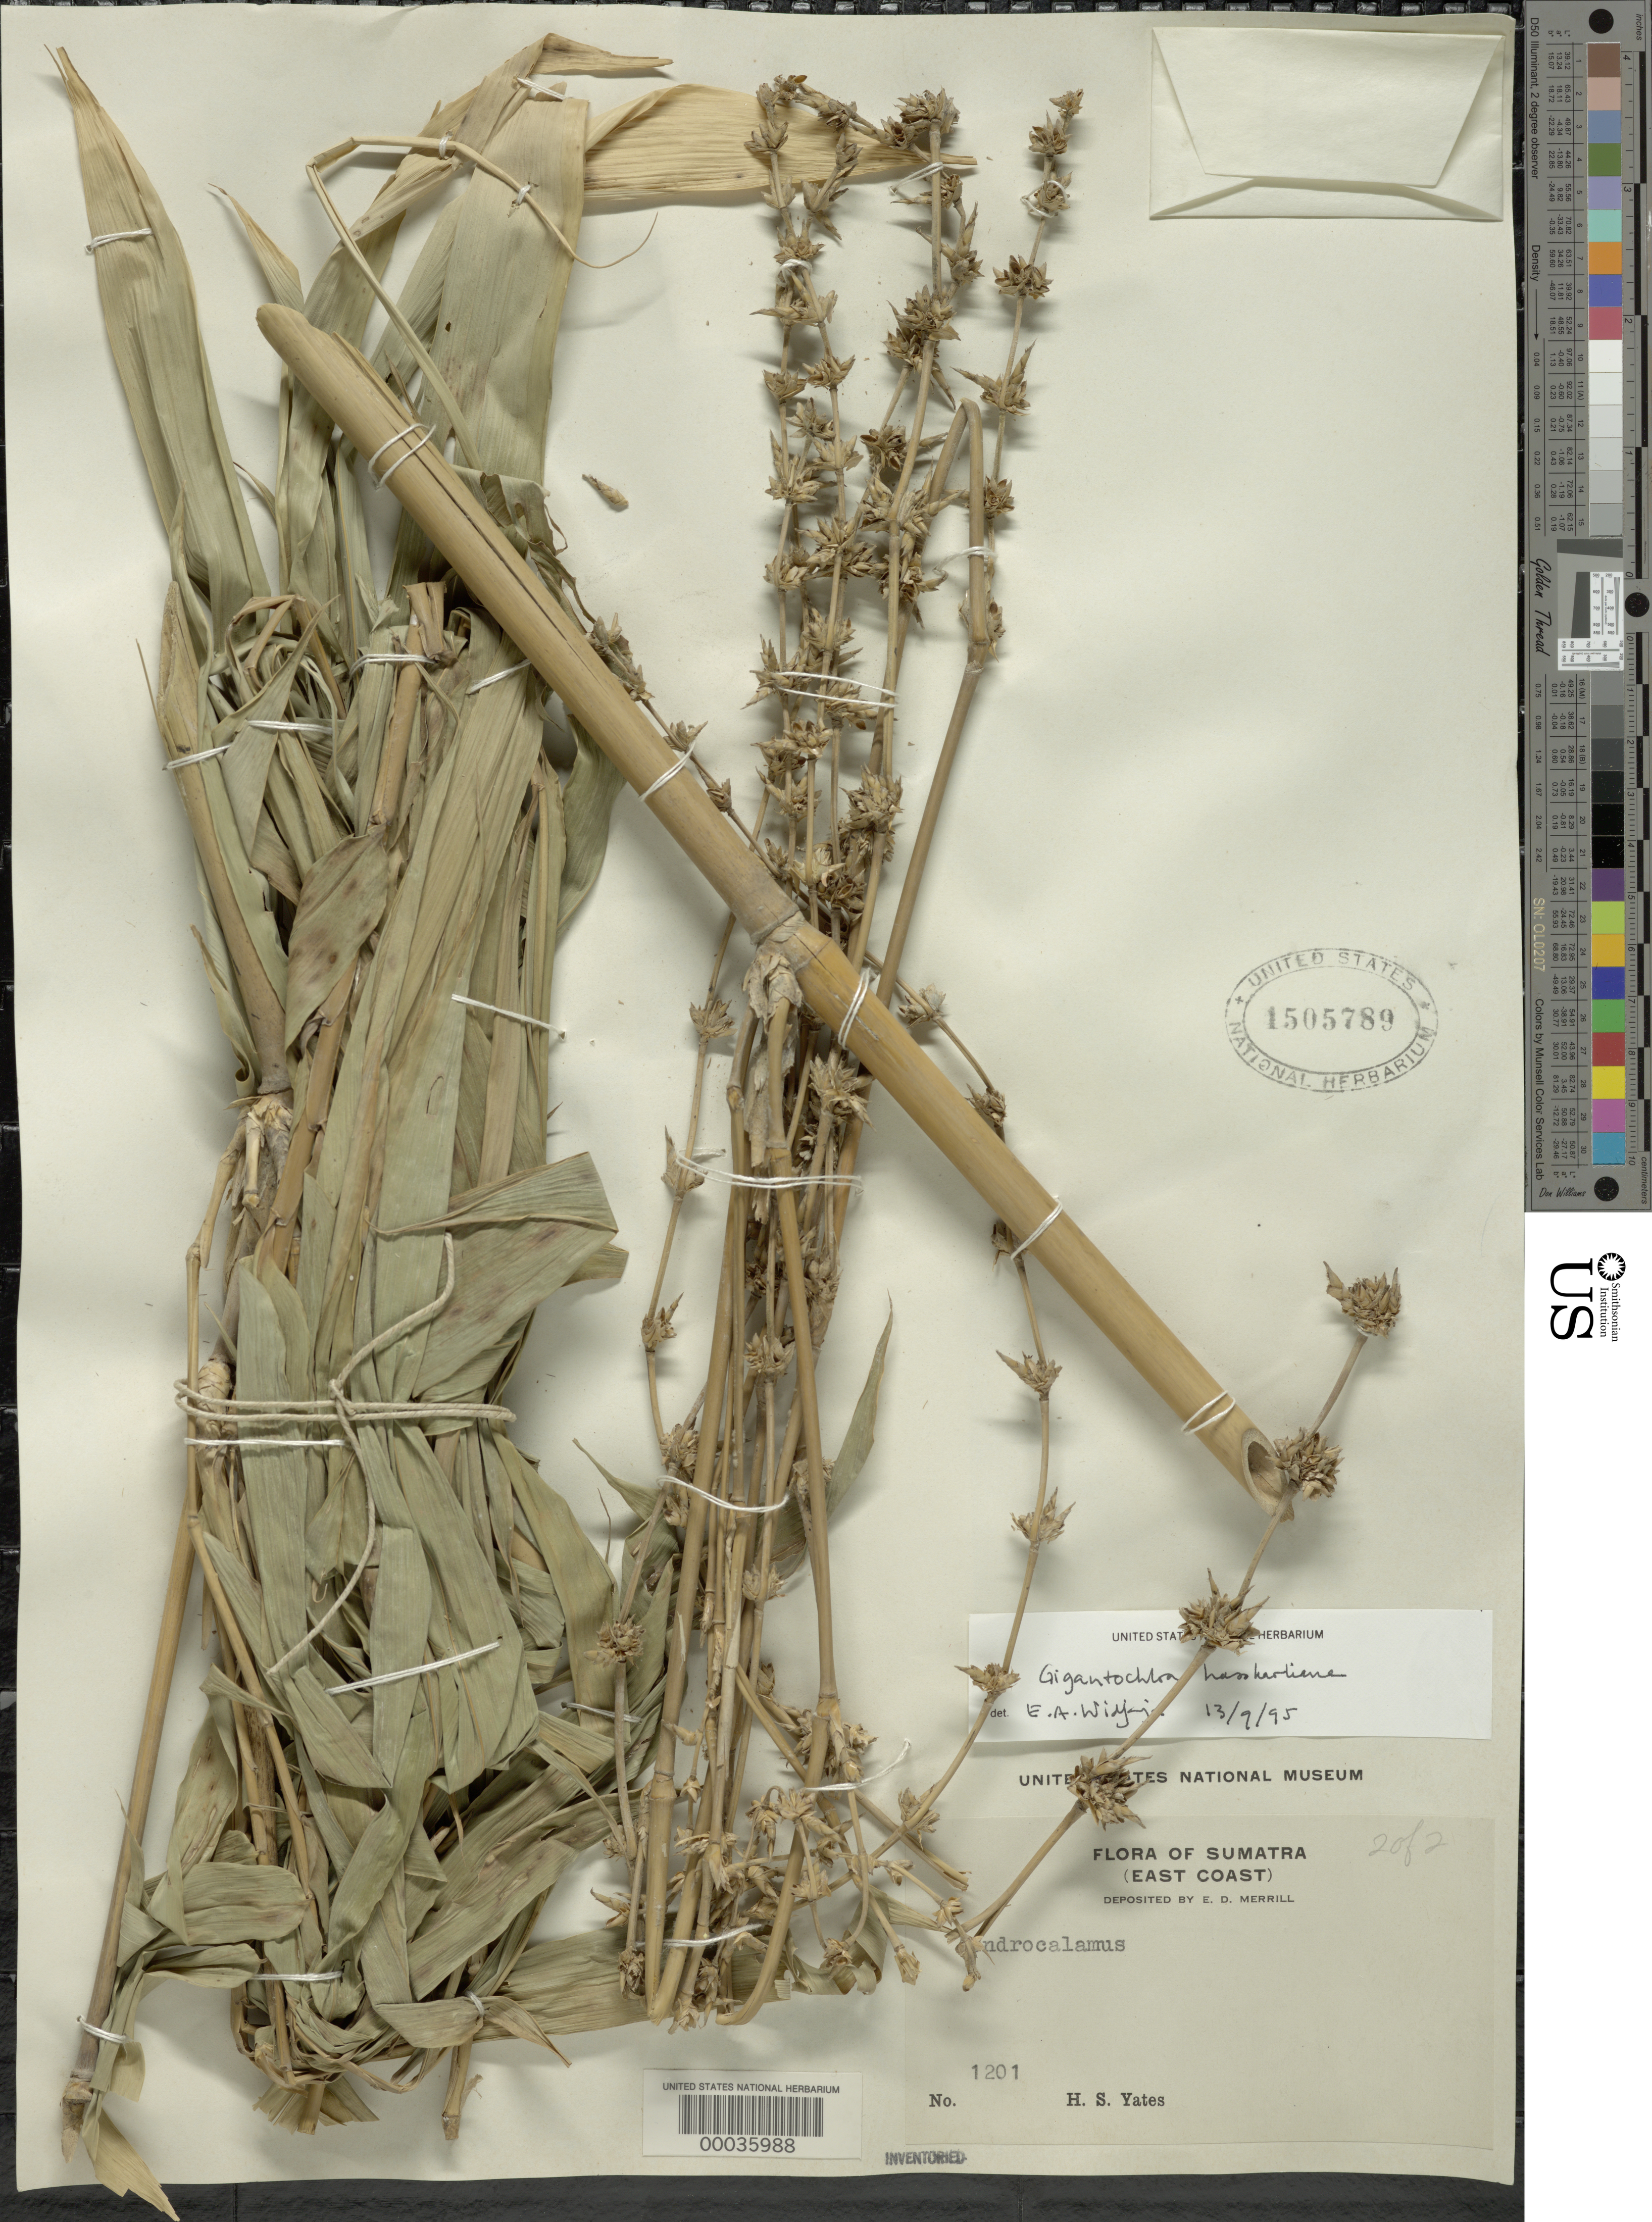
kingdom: Plantae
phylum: Tracheophyta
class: Liliopsida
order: Poales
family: Poaceae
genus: Gigantochloa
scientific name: Gigantochloa hasskarliana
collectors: H. S. Yates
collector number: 1201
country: Indonesia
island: Sumatra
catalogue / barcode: US 1505789